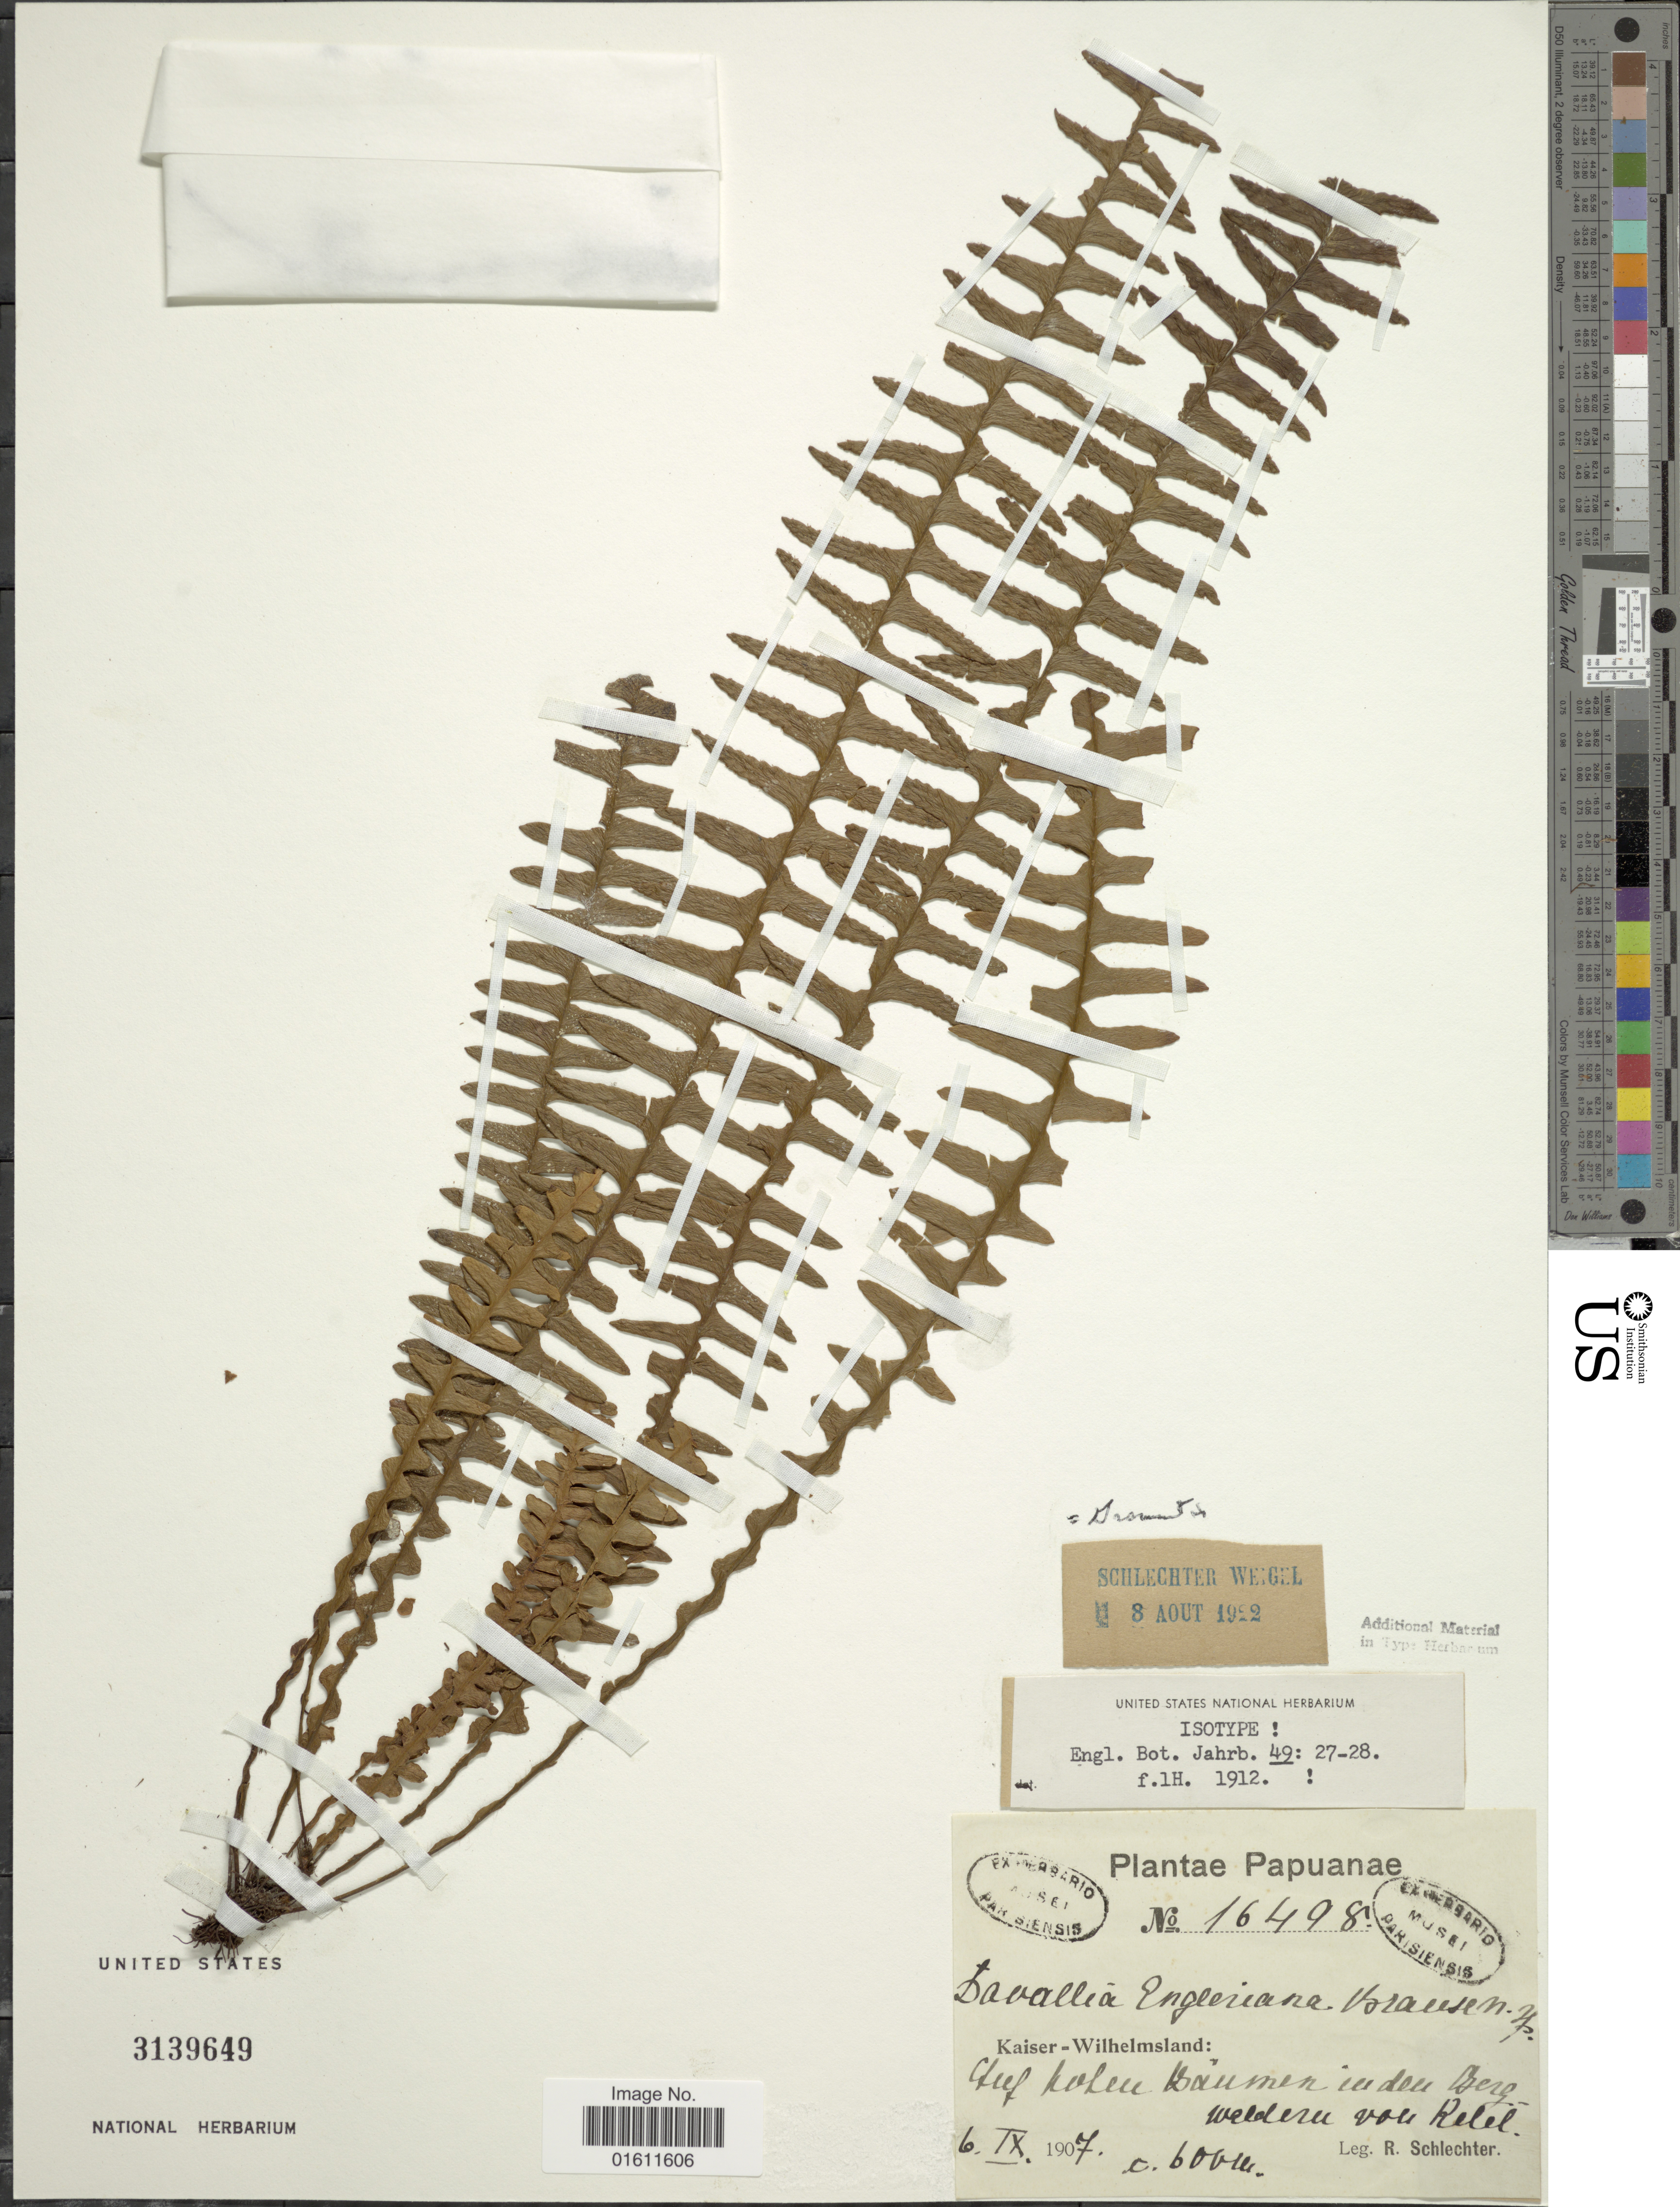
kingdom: Plantae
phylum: Tracheophyta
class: Polypodiopsida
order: Polypodiales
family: Polypodiaceae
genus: Prosaptia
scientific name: Prosaptia engleriana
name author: (Brause) Ching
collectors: F. R. R. Schlechter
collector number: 16498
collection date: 1907-09-06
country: Papua New Guinea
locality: Kaiser-Wilhelmsland: Auf hohen Bäumen in den Bergwäldern von Kelel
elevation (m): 600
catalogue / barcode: US 3139649